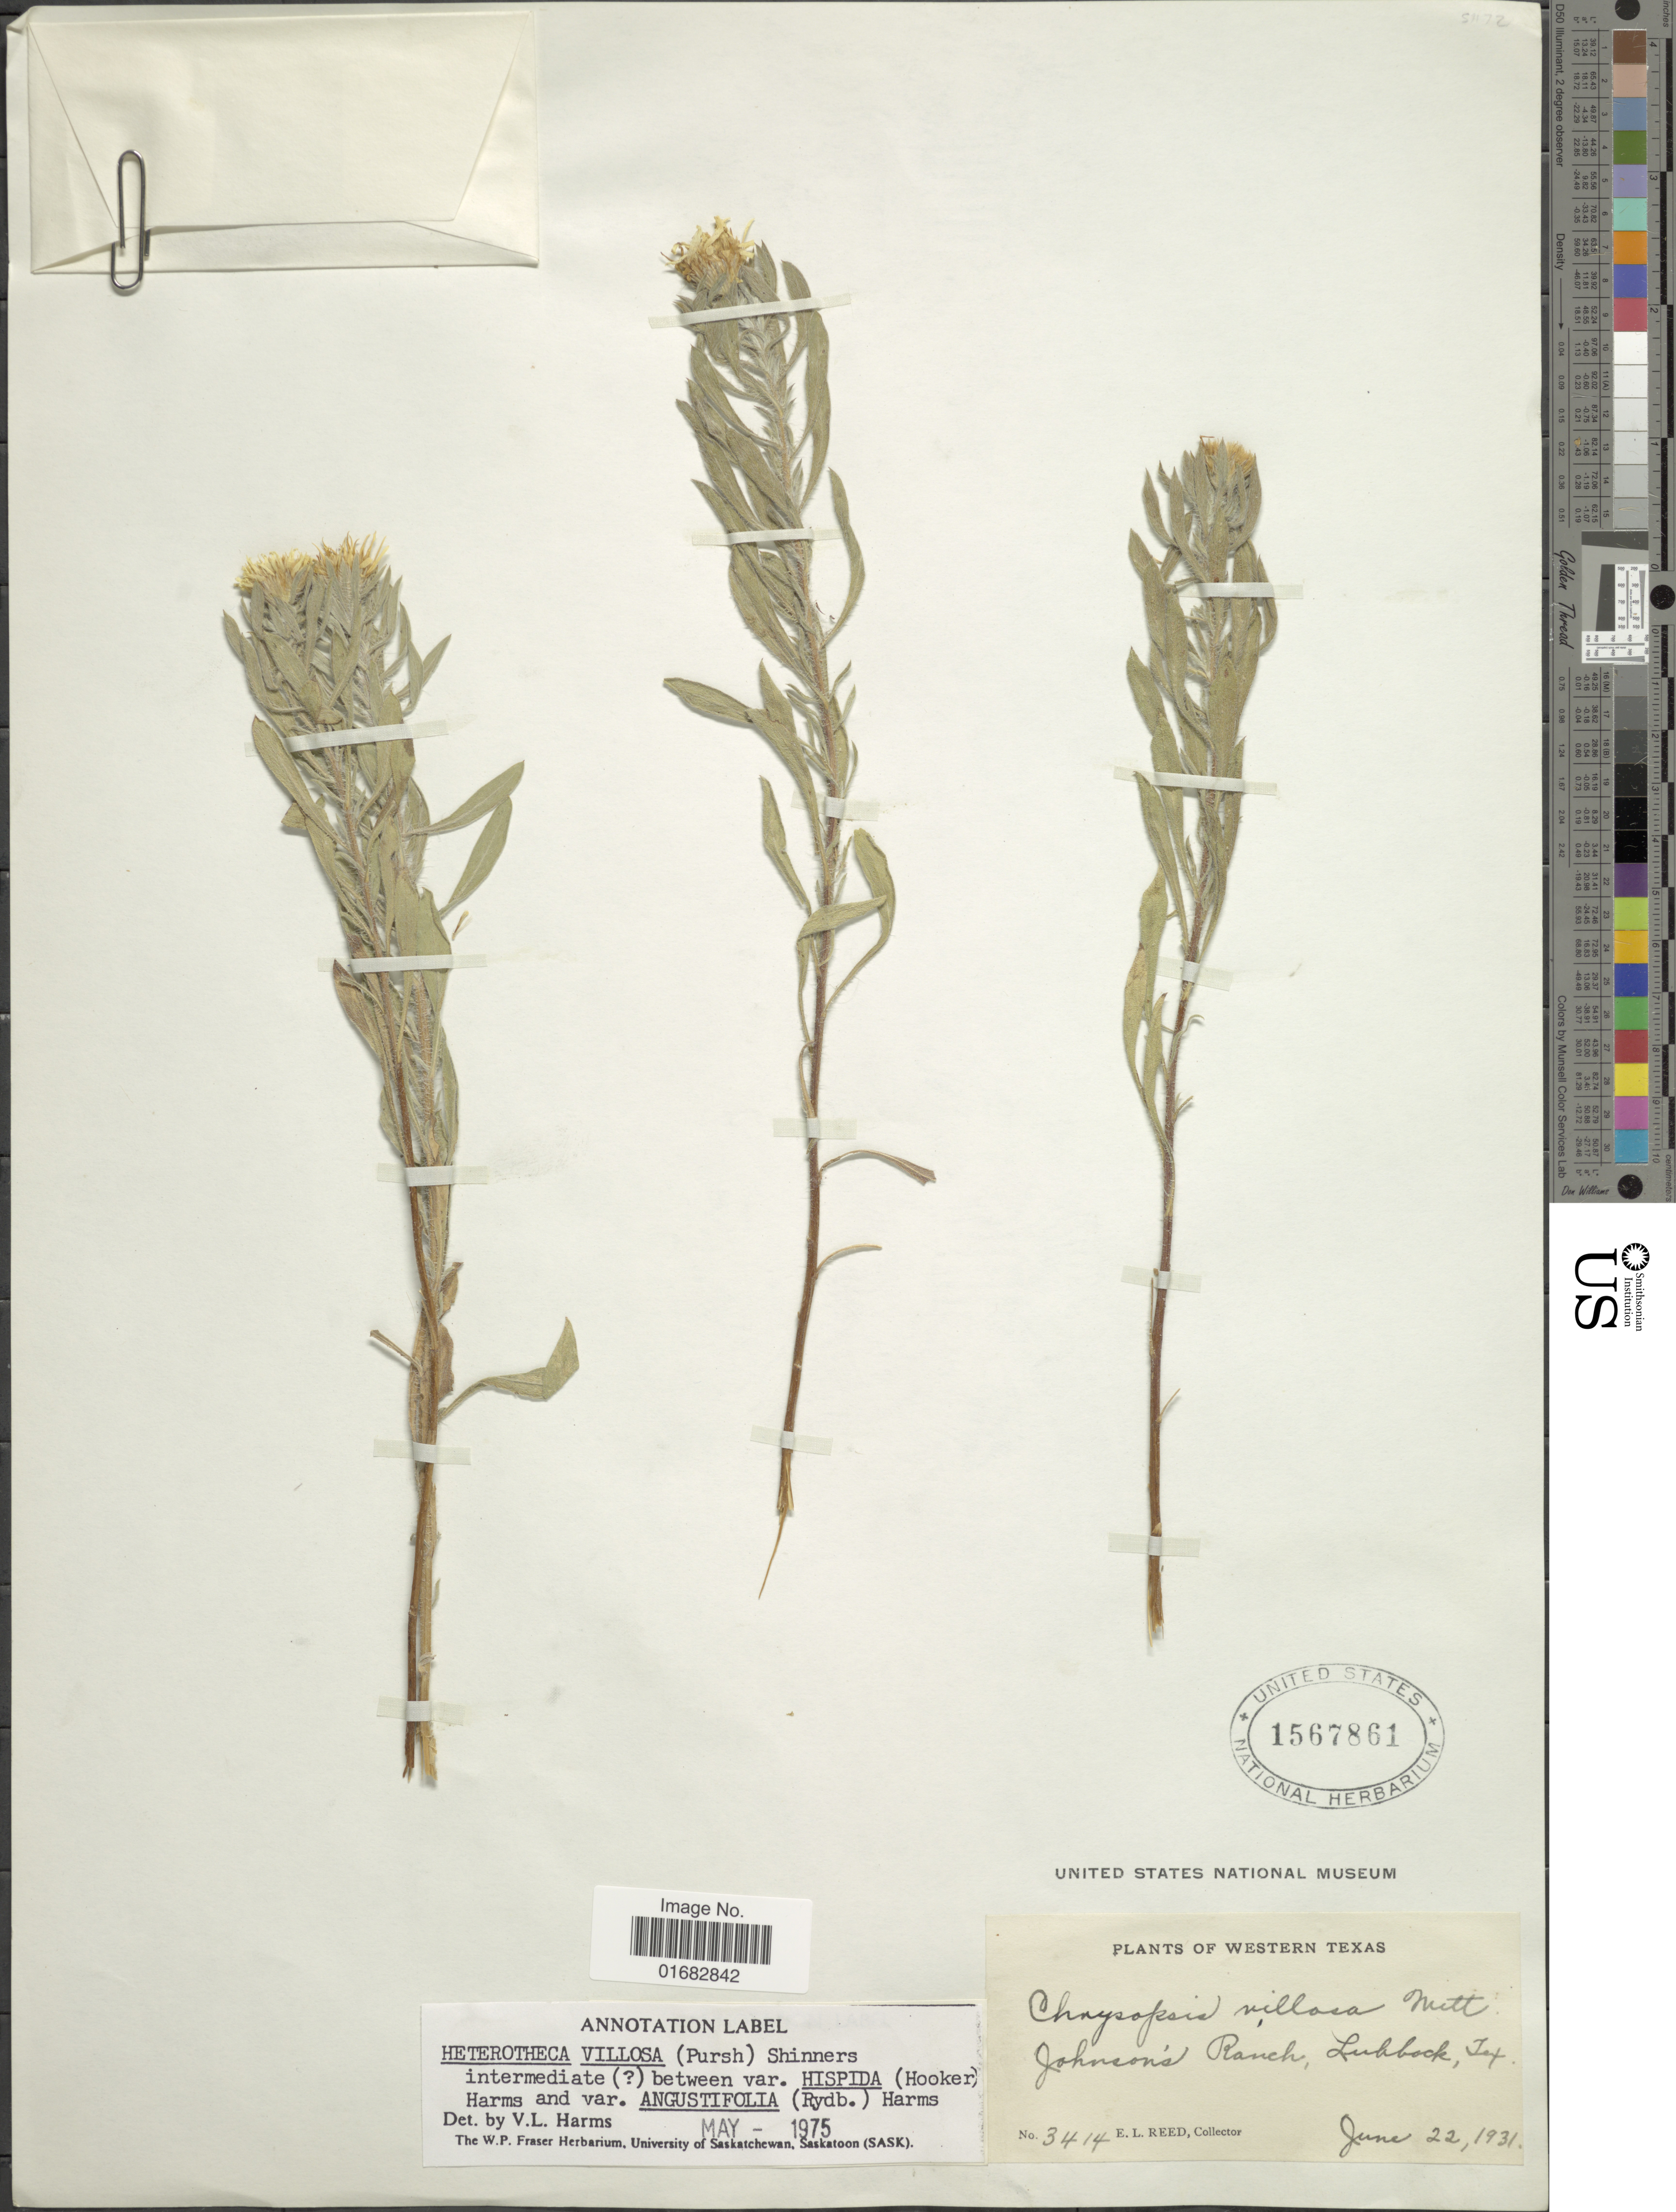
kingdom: Plantae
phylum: Tracheophyta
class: Magnoliopsida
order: Asterales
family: Asteraceae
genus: Heterotheca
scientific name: Heterotheca villosa var. hispida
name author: (Hook.) V.L. Harms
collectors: E. Reed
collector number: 3414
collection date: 1931-06-22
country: United States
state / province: Texas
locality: Western Texas, Johnson's Ranch, Lubback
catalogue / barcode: US 1567861